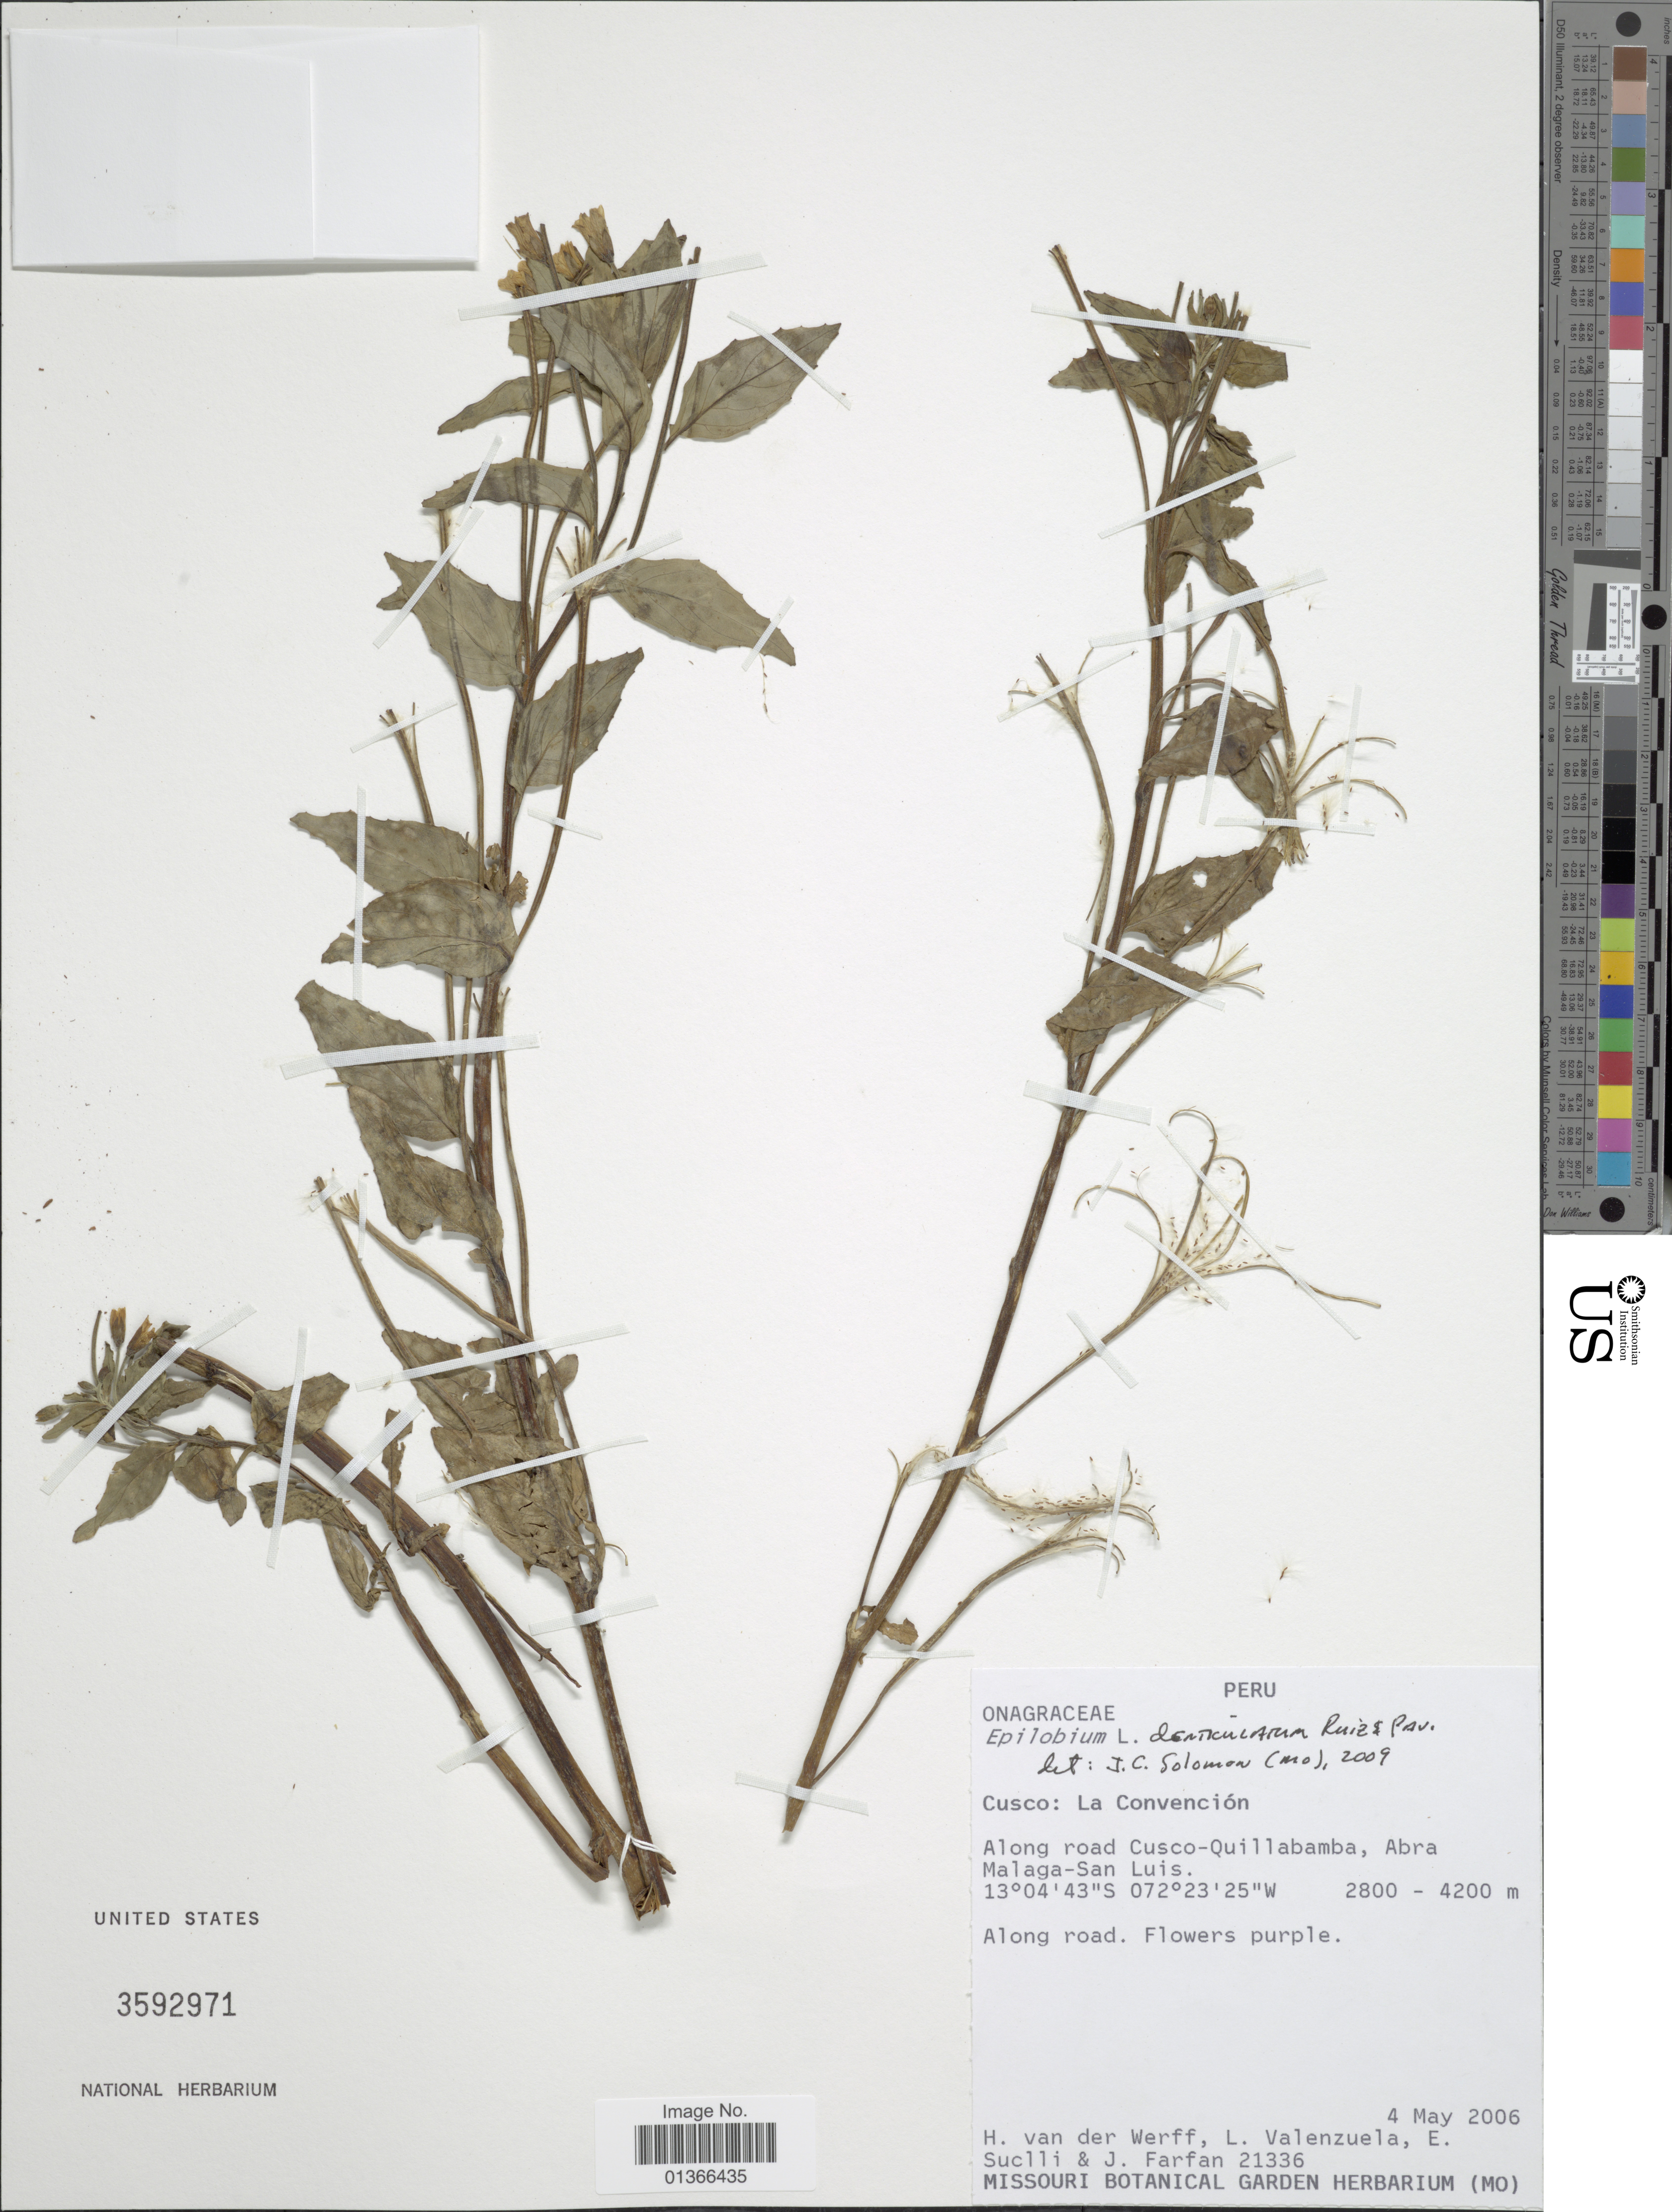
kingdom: Plantae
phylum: Tracheophyta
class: Magnoliopsida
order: Myrtales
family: Onagraceae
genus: Epilobium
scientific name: Epilobium denticulatum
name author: Ruiz & Pav.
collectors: H. van der Werff, L. Valenzuela, E. Suclli & J. Farfán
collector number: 21336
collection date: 2006-05-04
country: Peru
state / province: Cusco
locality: La Convención. Along road Cusco-Quillabamba, Abra Malaga-San Luis.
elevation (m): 2800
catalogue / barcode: US 3592971